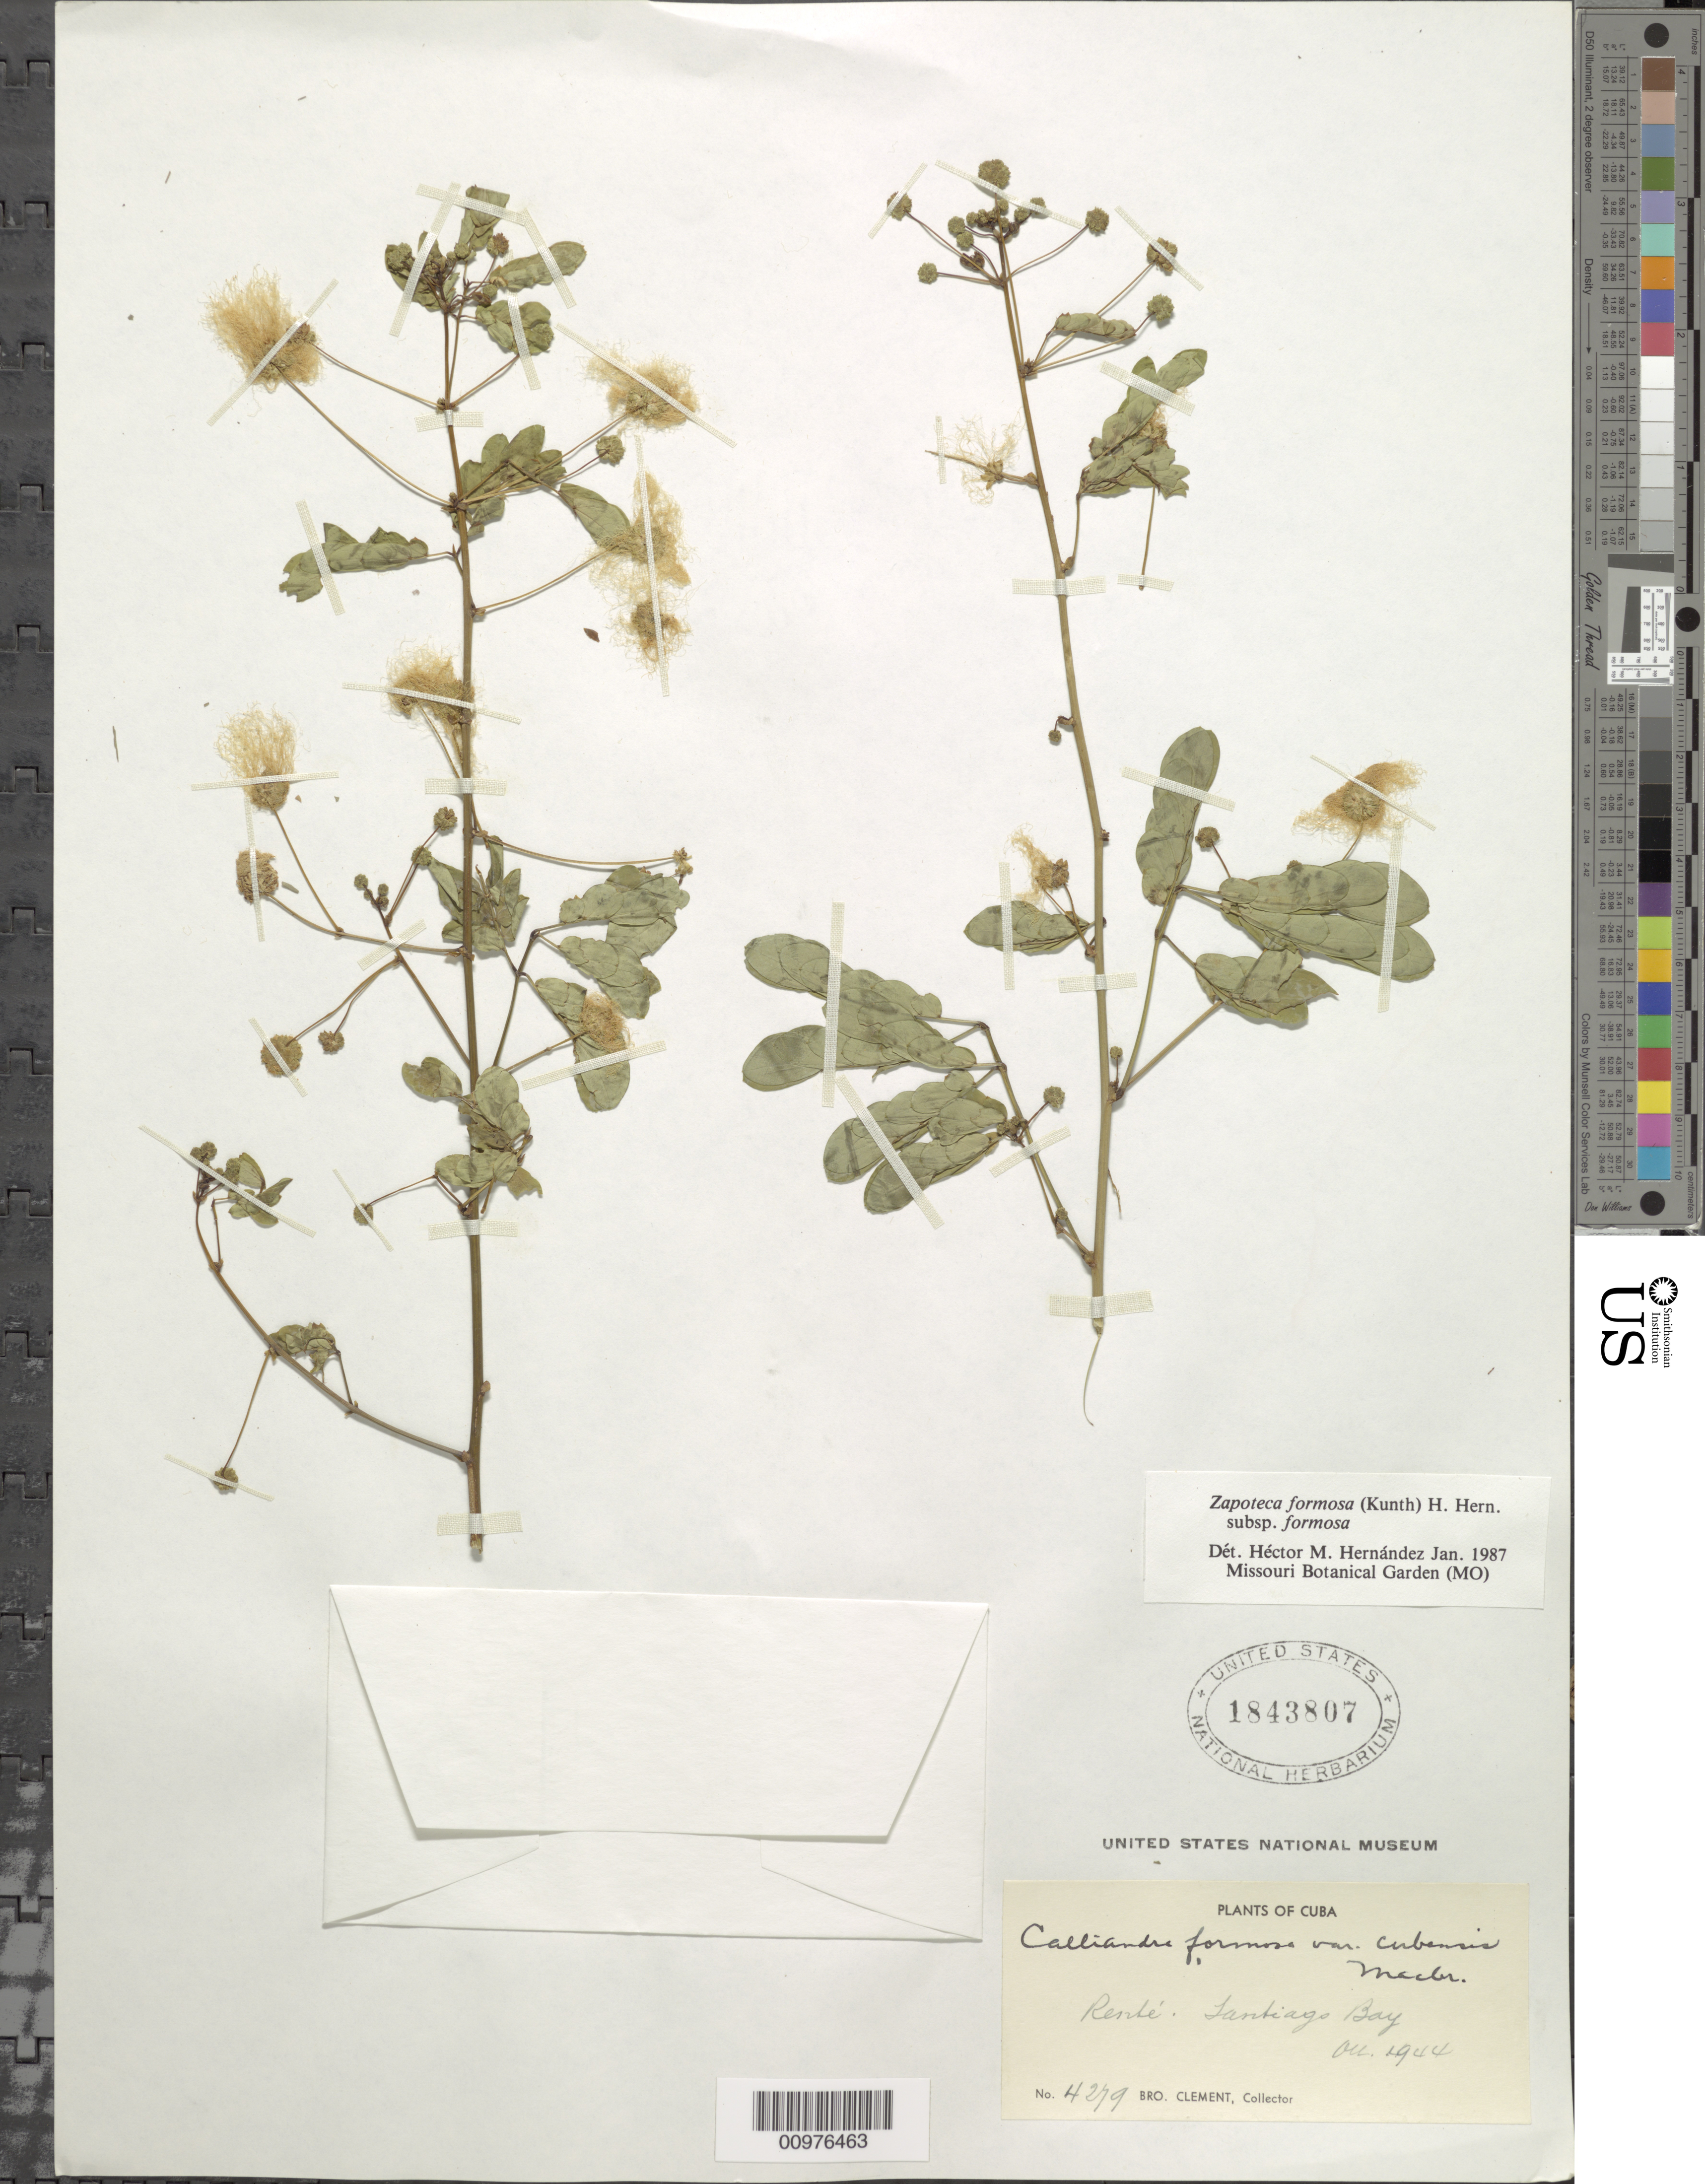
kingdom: Plantae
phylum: Tracheophyta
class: Magnoliopsida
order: Fabales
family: Fabaceae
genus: Zapoteca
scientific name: Zapoteca formosa subsp. formosa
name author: (Kunth) H.M. Hern.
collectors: B. Clement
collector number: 4219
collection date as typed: Aug 1944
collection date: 1944-08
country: Cuba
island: Cuba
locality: Rente: Santiago Bay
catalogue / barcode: US 1843807